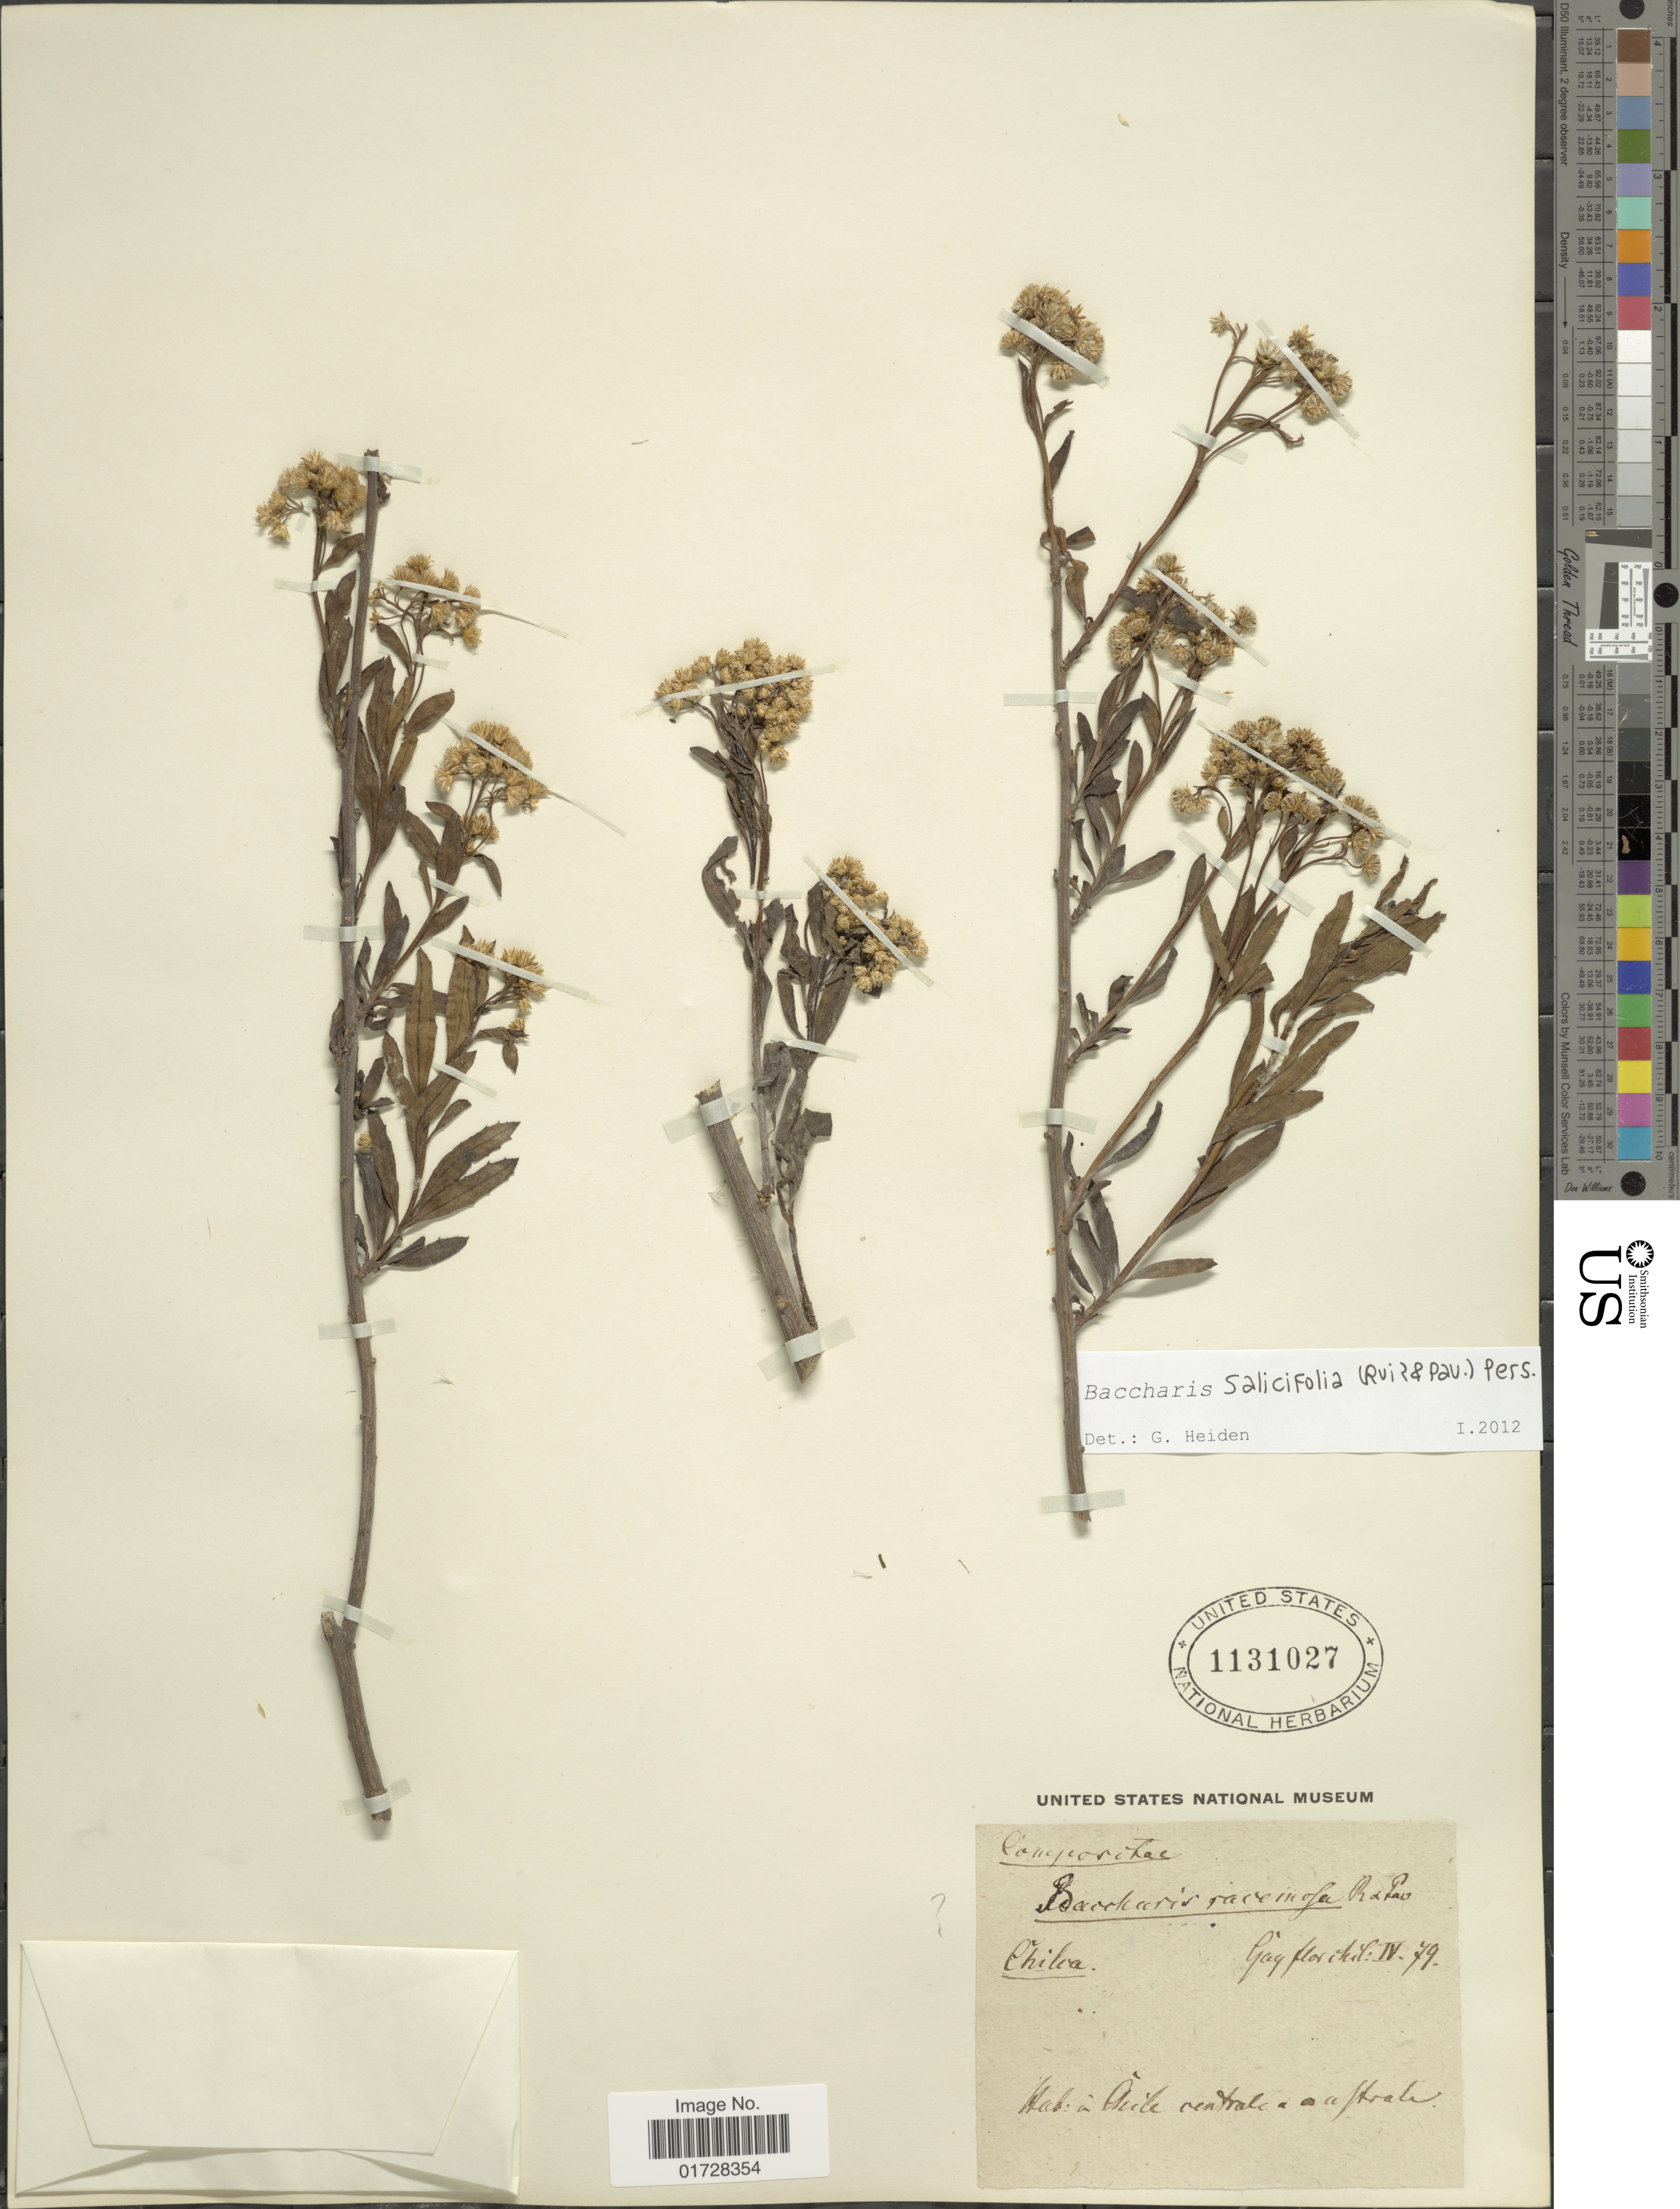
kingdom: Plantae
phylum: Tracheophyta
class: Magnoliopsida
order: Asterales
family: Asteraceae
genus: Baccharis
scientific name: Baccharis salicifolia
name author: (Ruiz & Pav.) Pers.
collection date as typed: Transcribed d/m/y: /4/79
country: Chile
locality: Chilea, Quile centrale a Strale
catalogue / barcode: US 1131027